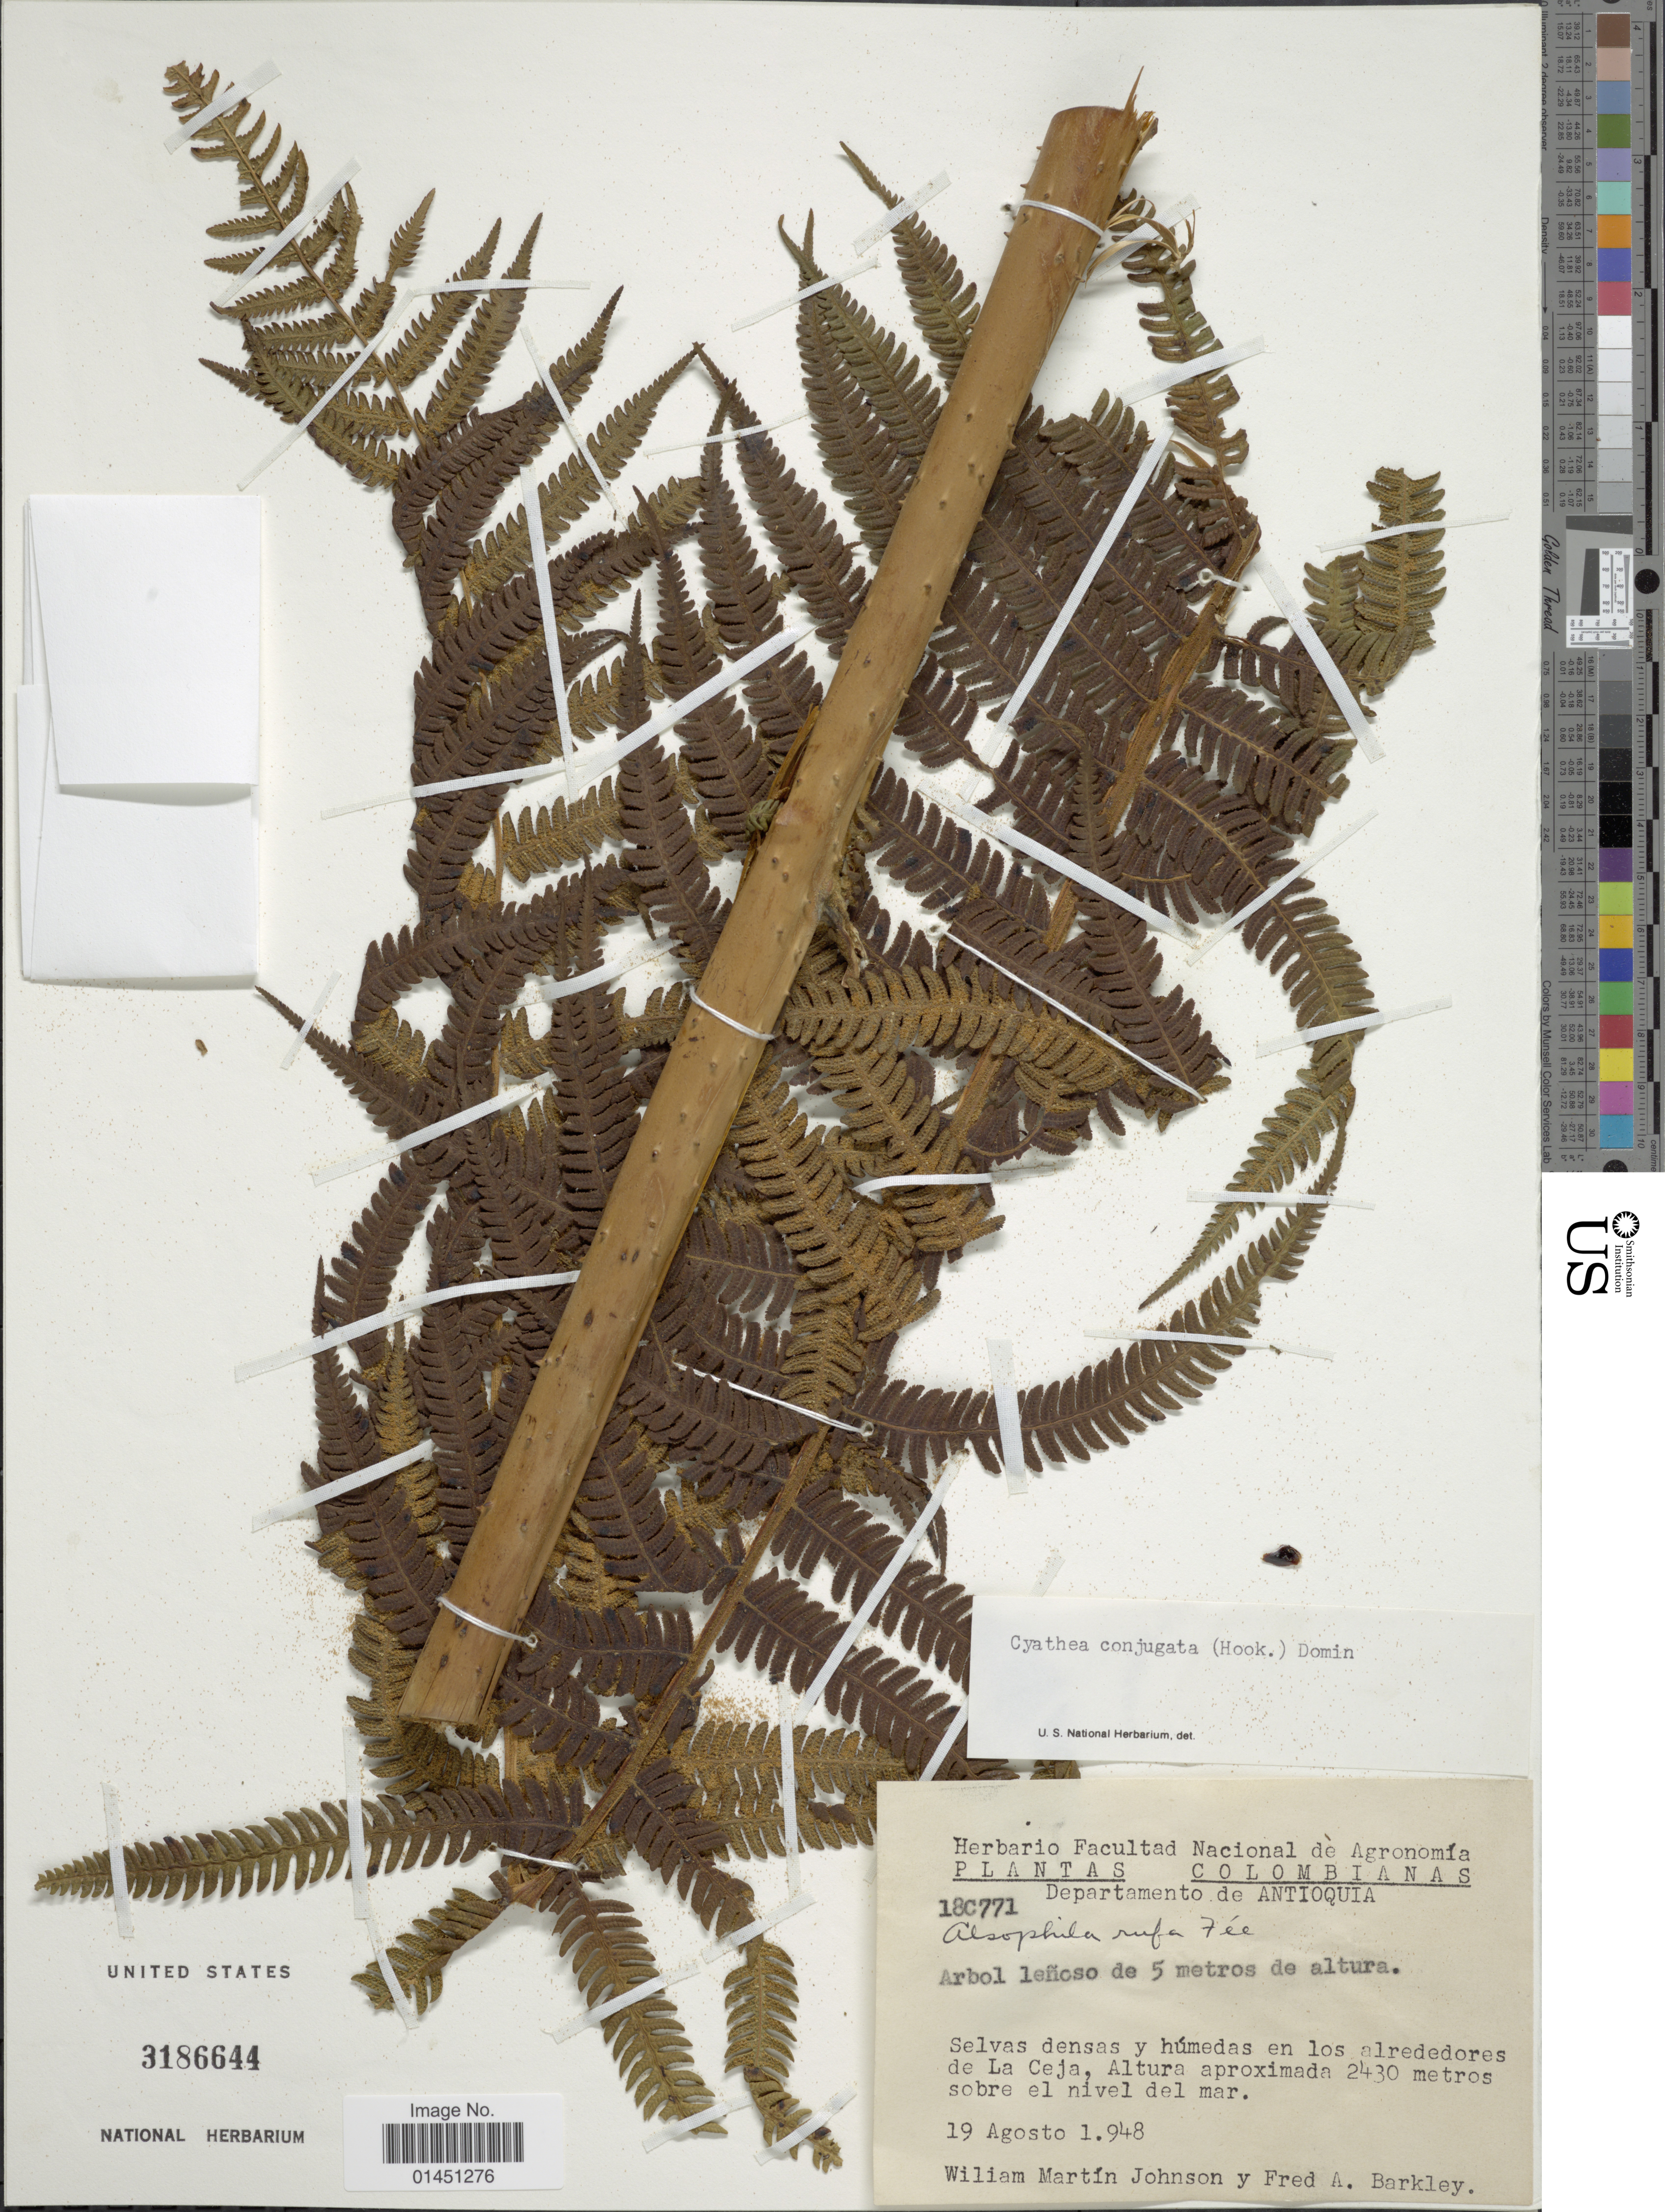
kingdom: Plantae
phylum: Tracheophyta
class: Polypodiopsida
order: Cyatheales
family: Cyatheaceae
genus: Cyathea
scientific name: Cyathea conjugata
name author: (Hook.) Domin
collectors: W. M. Johnson & F. A. Barkley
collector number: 18C771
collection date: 1948-08-19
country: Colombia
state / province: Antioquia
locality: Selvas densas y humedas en los alrededores de La Ceja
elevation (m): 2430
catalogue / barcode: US 3186644